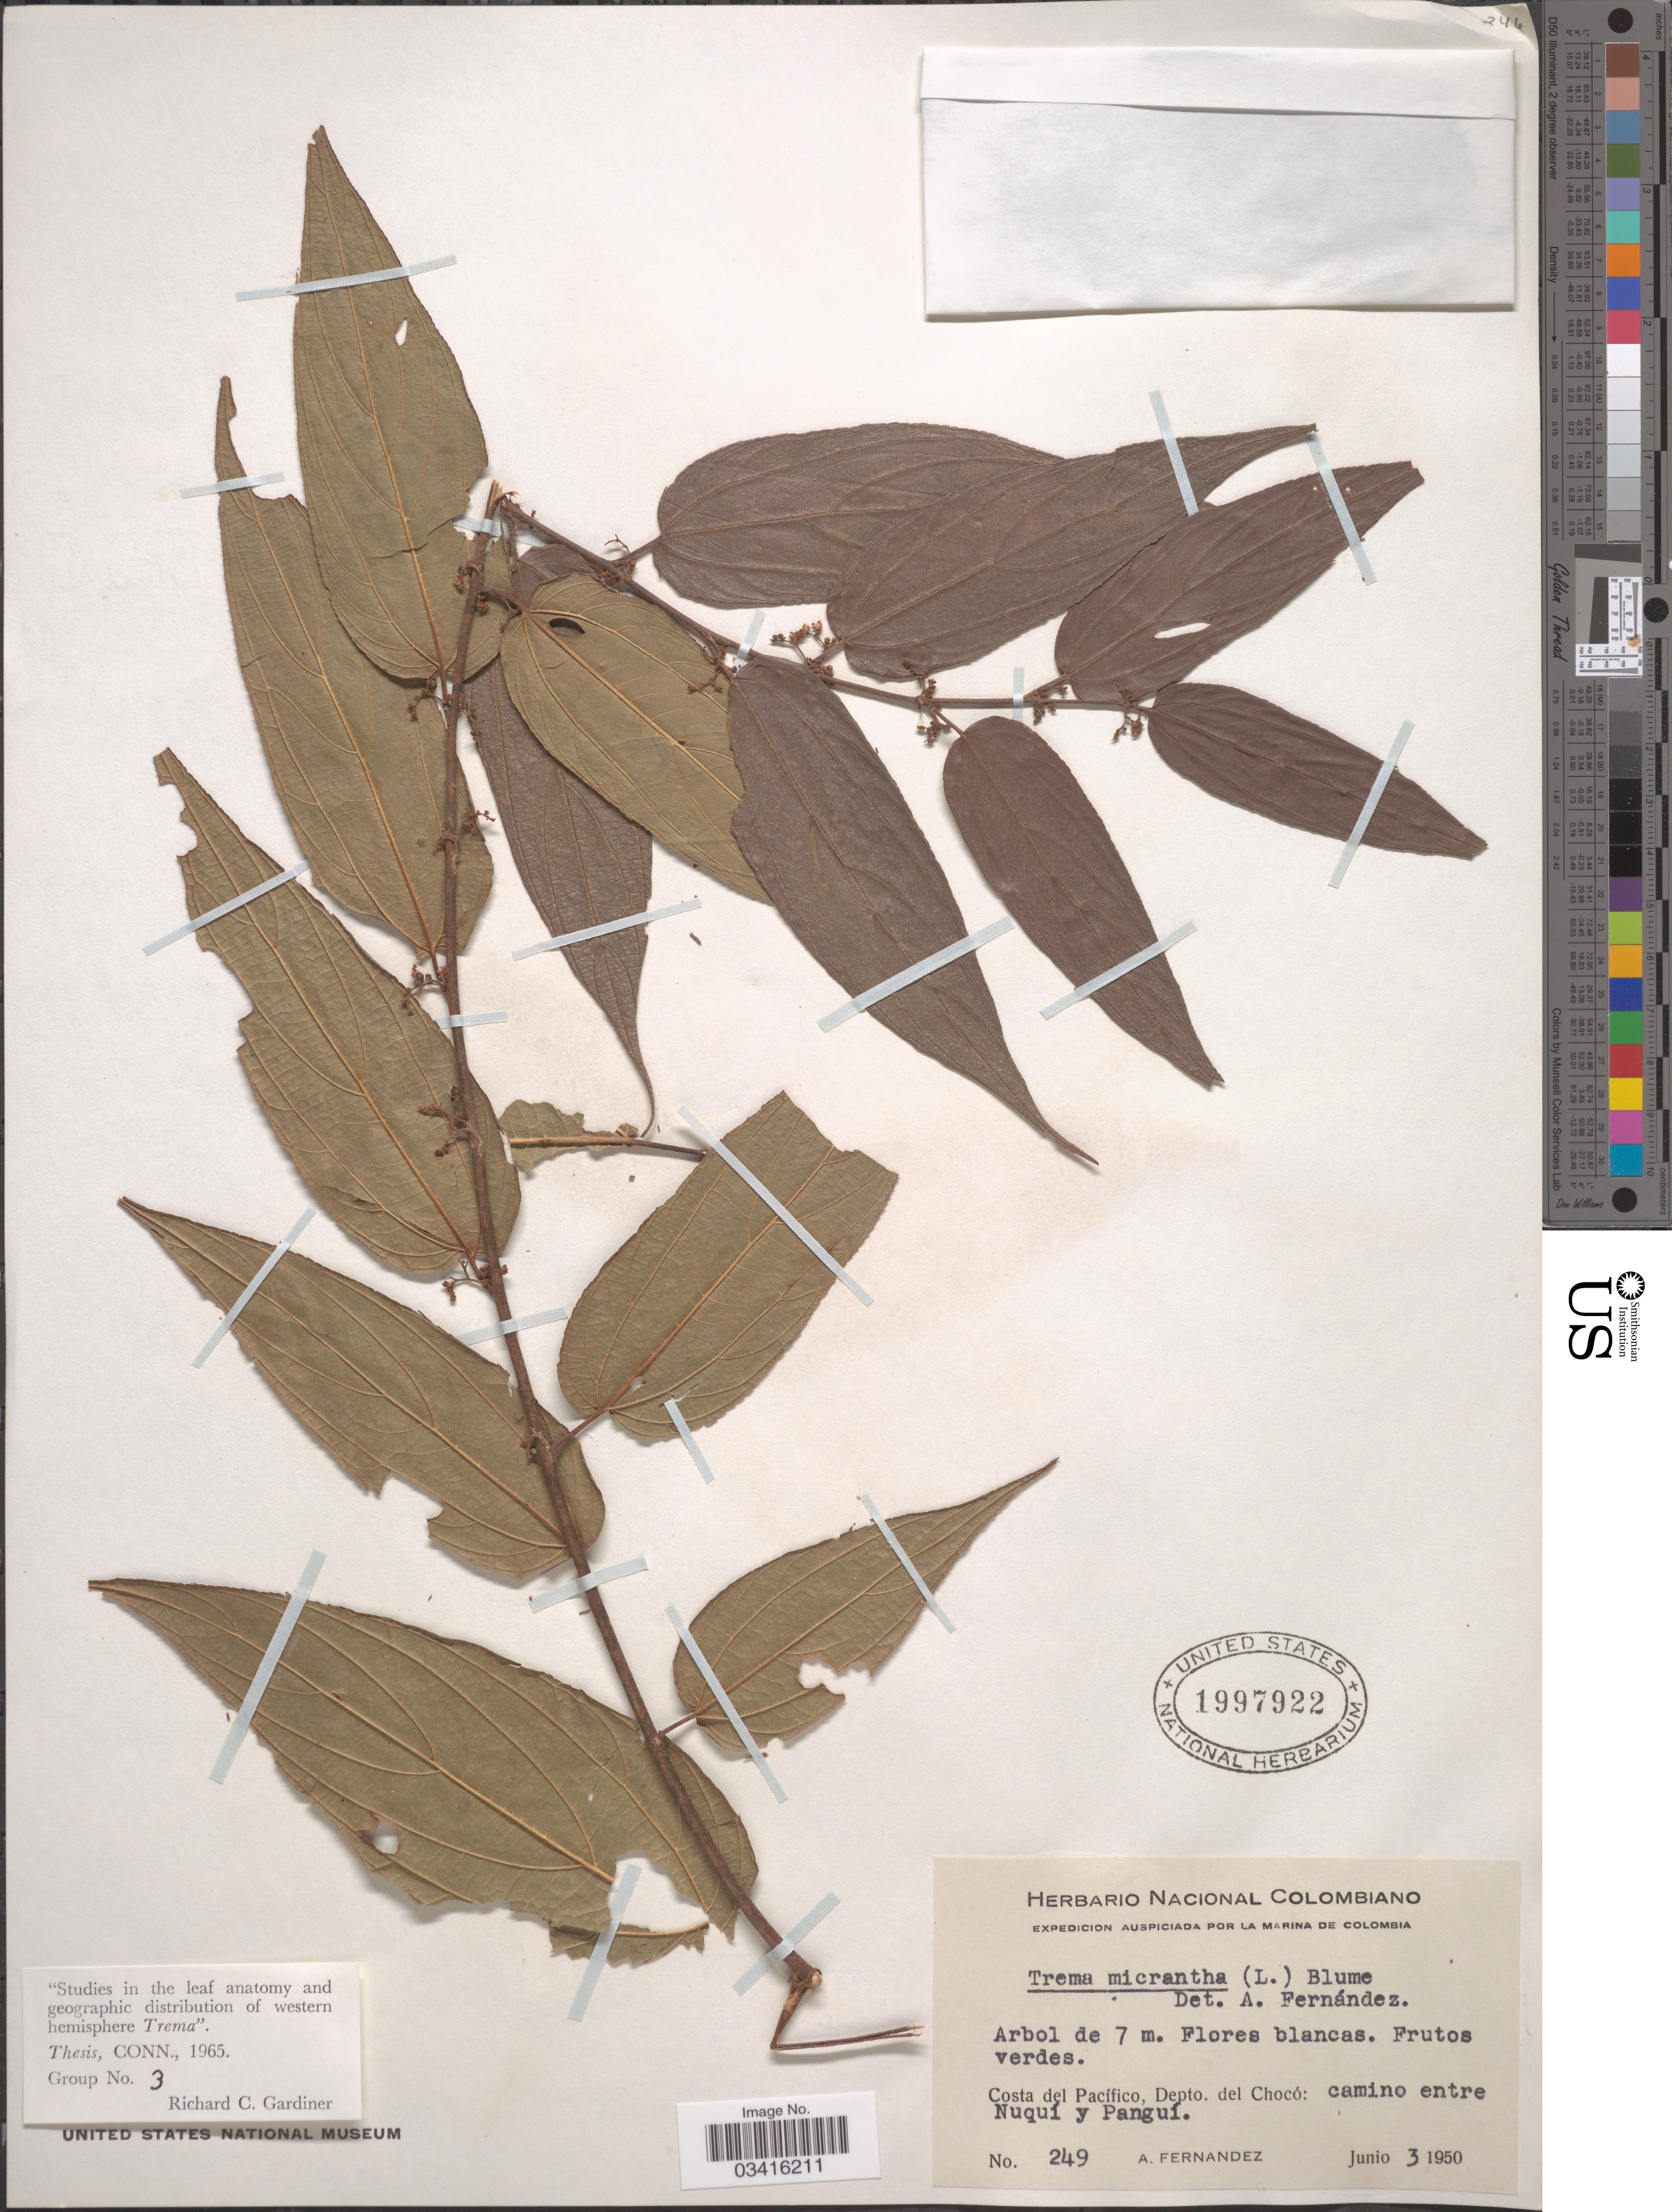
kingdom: Plantae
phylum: Tracheophyta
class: Magnoliopsida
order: Rosales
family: Cannabaceae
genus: Trema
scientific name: Trema micranthum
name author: (L.) Blume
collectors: A. Fernandez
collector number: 249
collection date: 1950-06-03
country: Colombia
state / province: Chocó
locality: Costa del Pacífico, Depto. del Chocó: camino entre Nuquí y Panguí.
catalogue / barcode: US 1997922